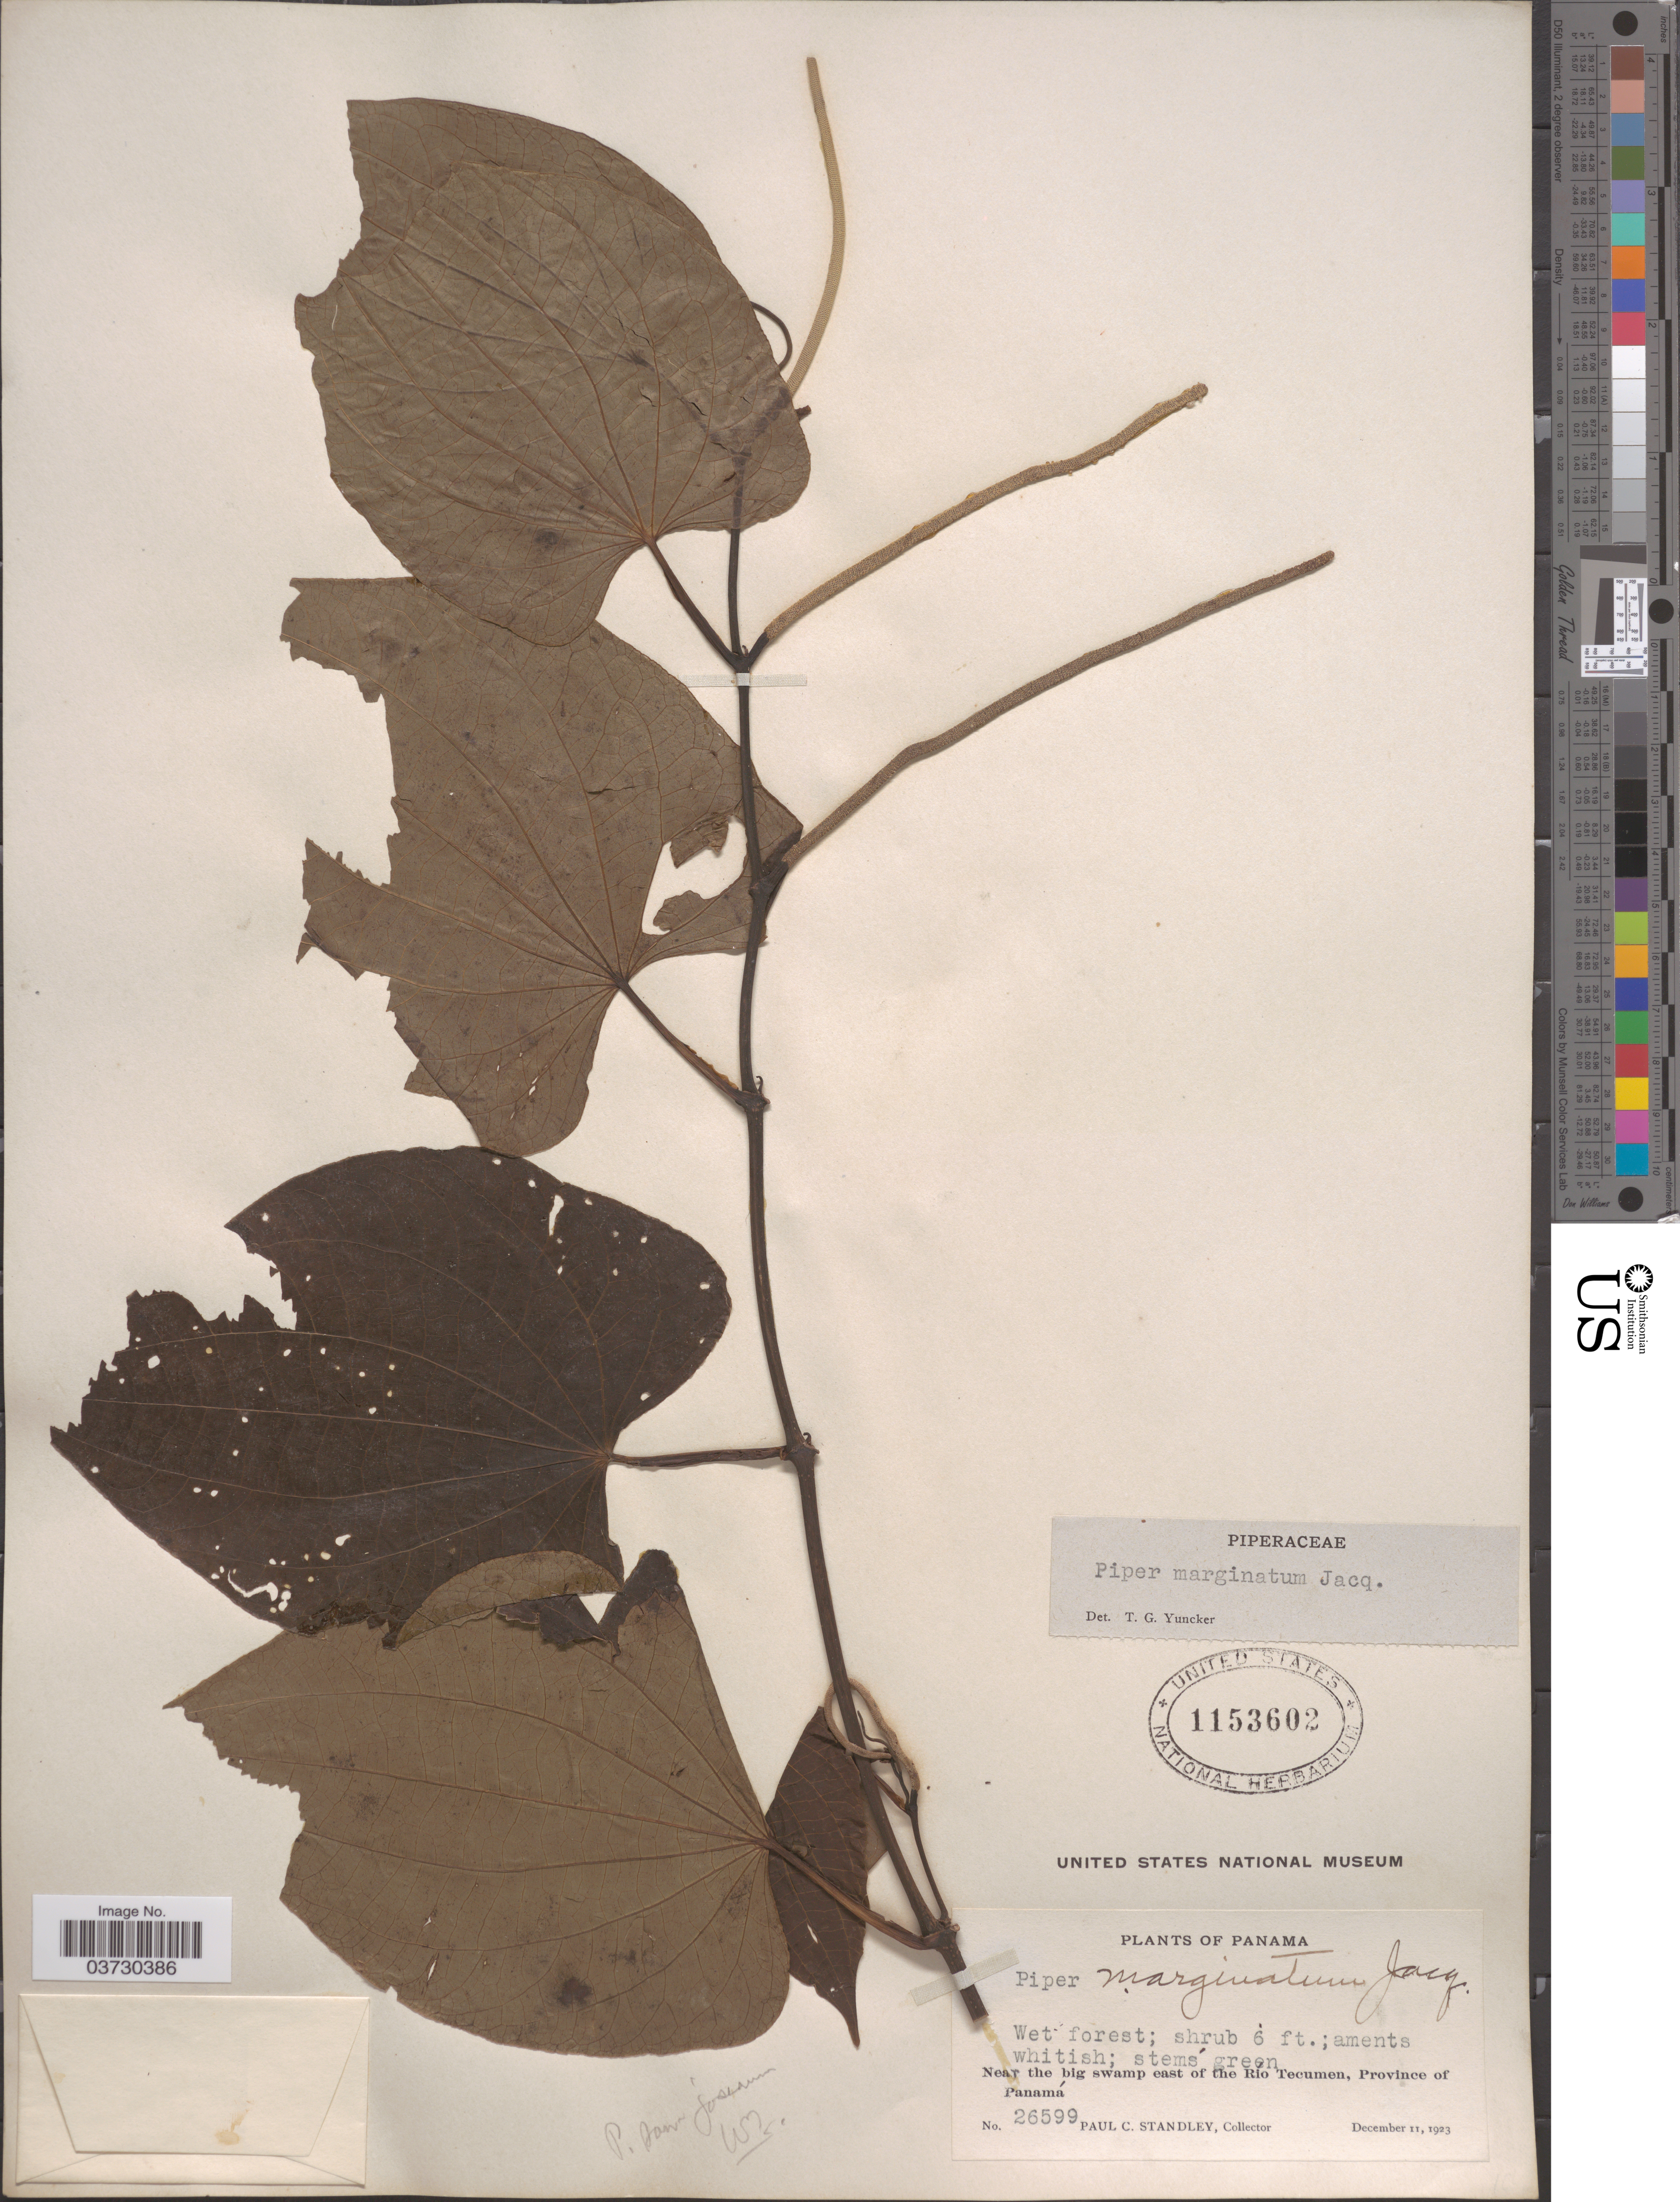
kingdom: Plantae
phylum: Tracheophyta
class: Magnoliopsida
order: Piperales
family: Piperaceae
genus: Piper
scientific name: Piper marginatum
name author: Jacq.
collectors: P. C. Standley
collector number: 26599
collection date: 1923-12-11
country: Panama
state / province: Panamá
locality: Near the big swamp east of the Rio Tecumen.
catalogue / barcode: US 1153602